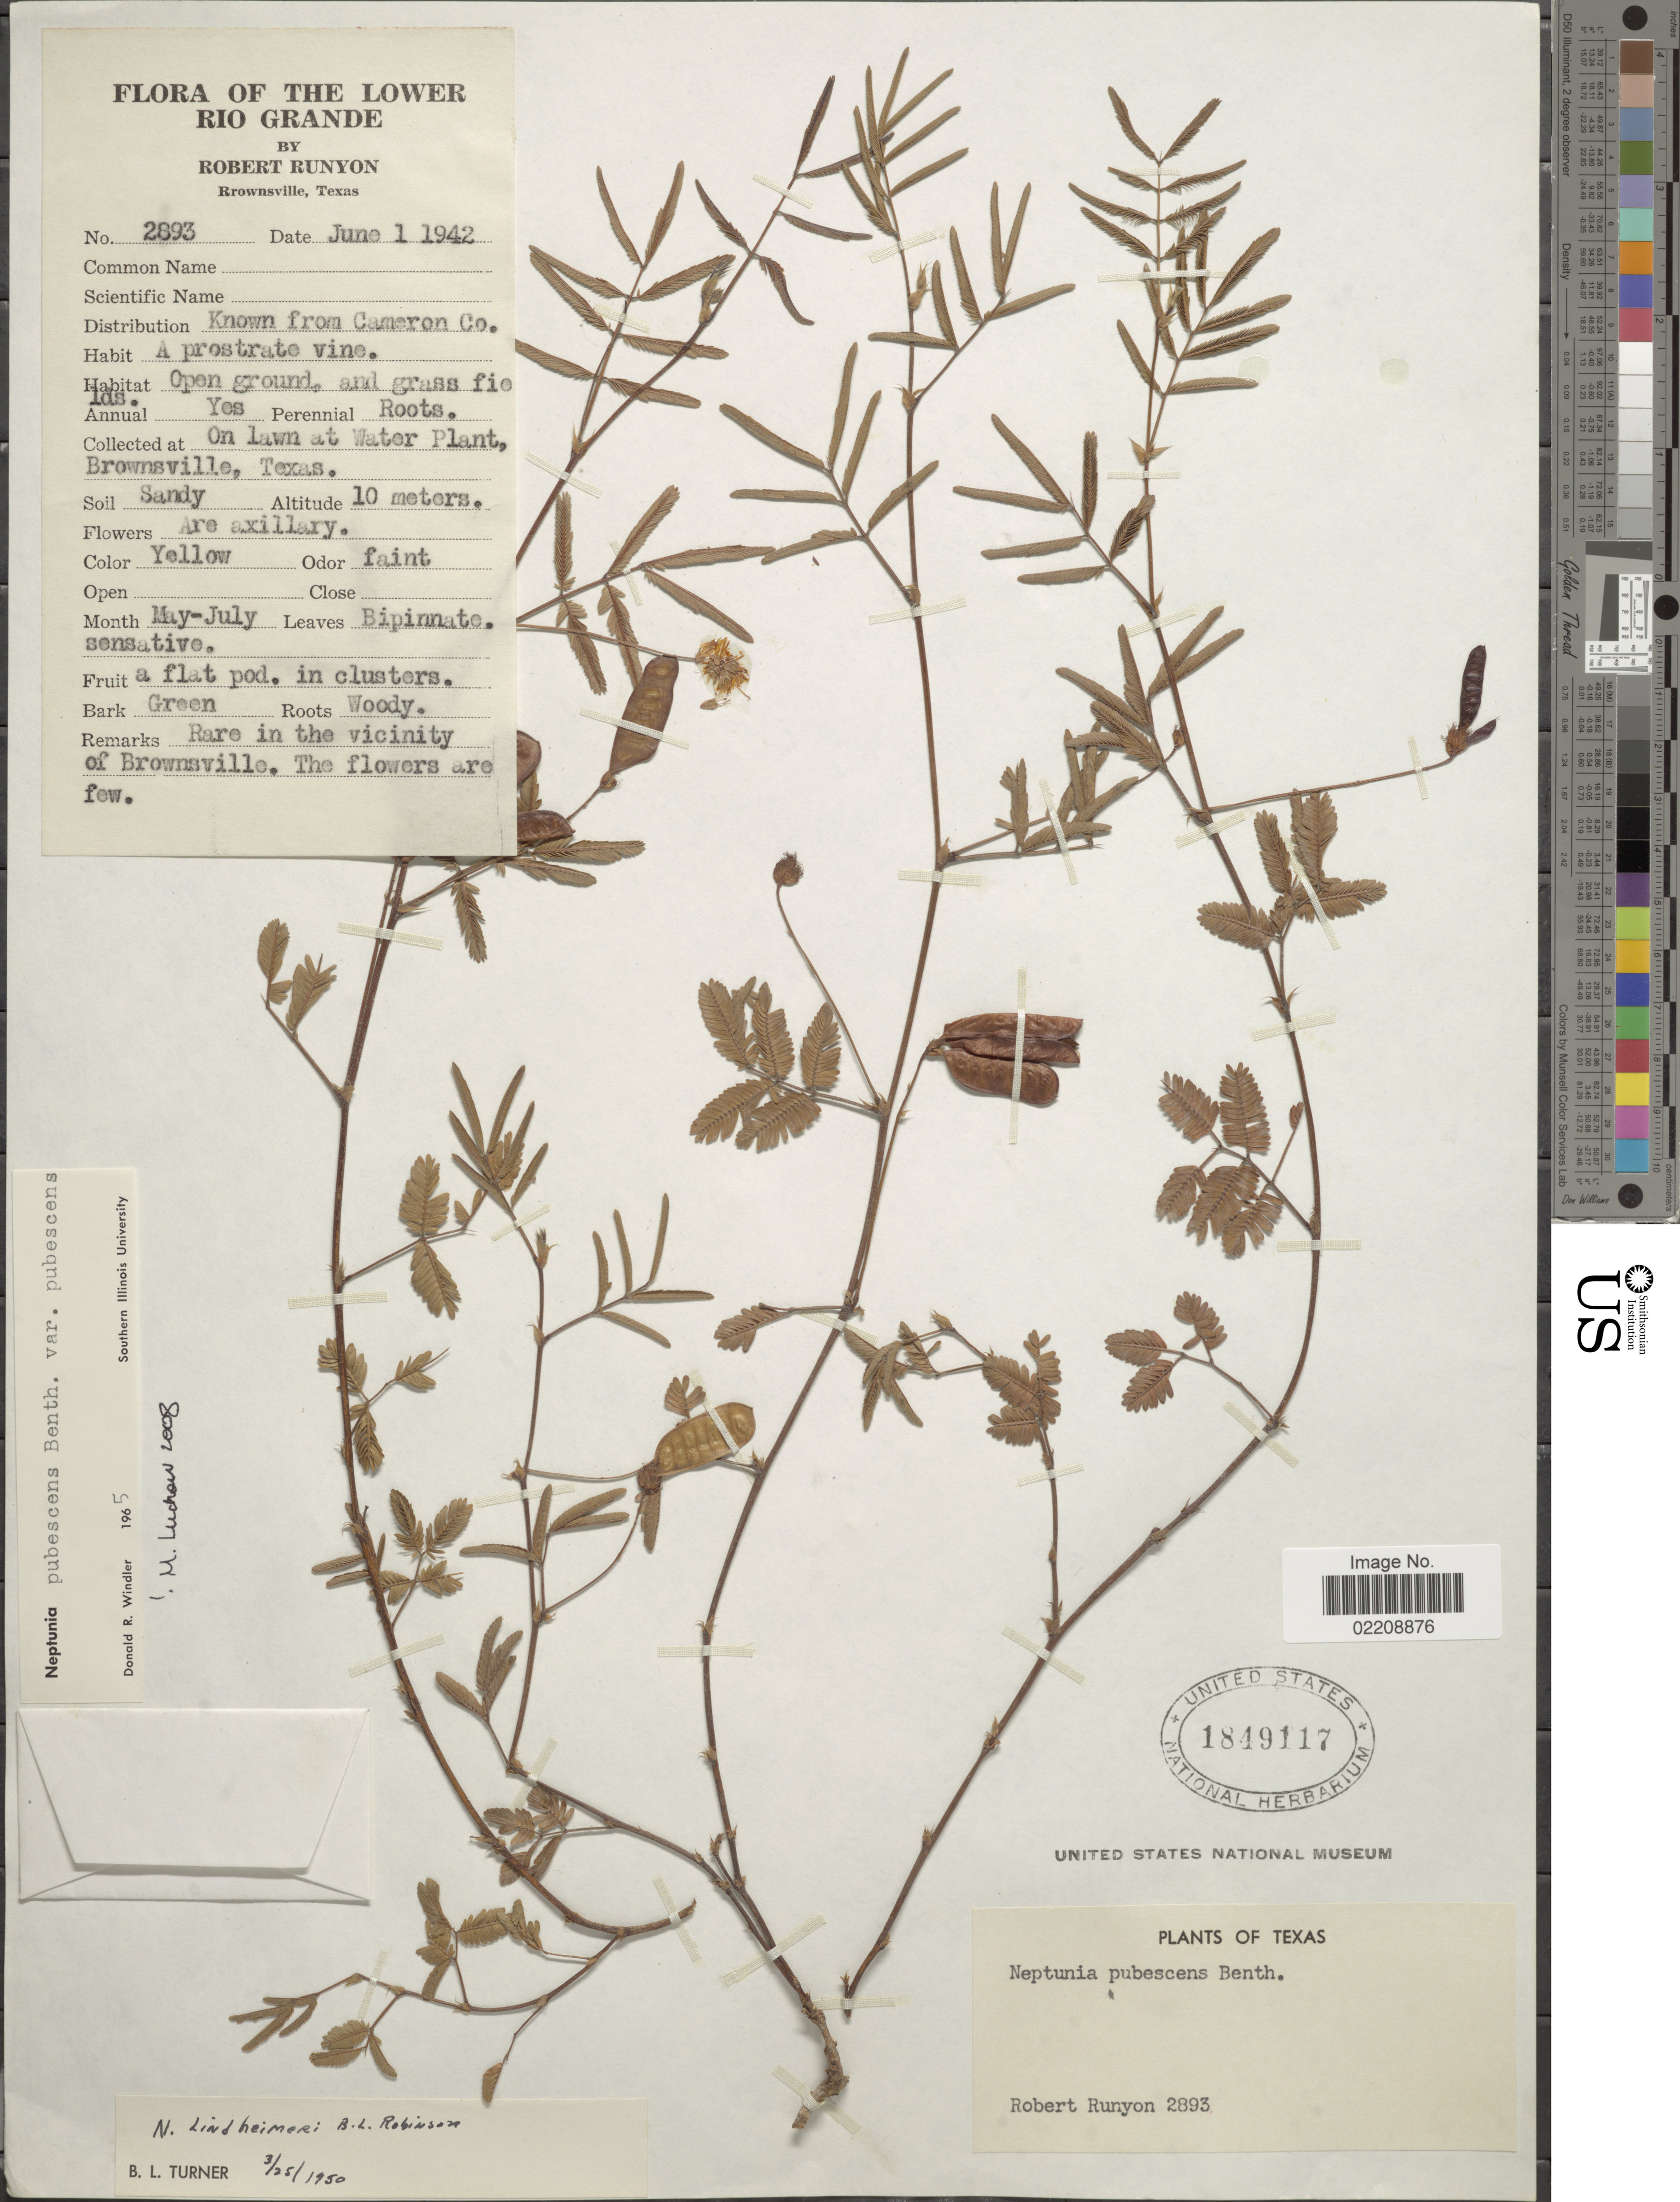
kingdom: Plantae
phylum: Tracheophyta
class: Magnoliopsida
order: Fabales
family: Fabaceae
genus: Neptunia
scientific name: Neptunia pubescens var. pubescens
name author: Benth.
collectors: R. Runyon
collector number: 2893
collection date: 1942-06-01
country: United States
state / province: Texas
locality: The Lower Rio Grande, On lawn at Water Plant, Brownsville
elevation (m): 10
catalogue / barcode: US 1849117